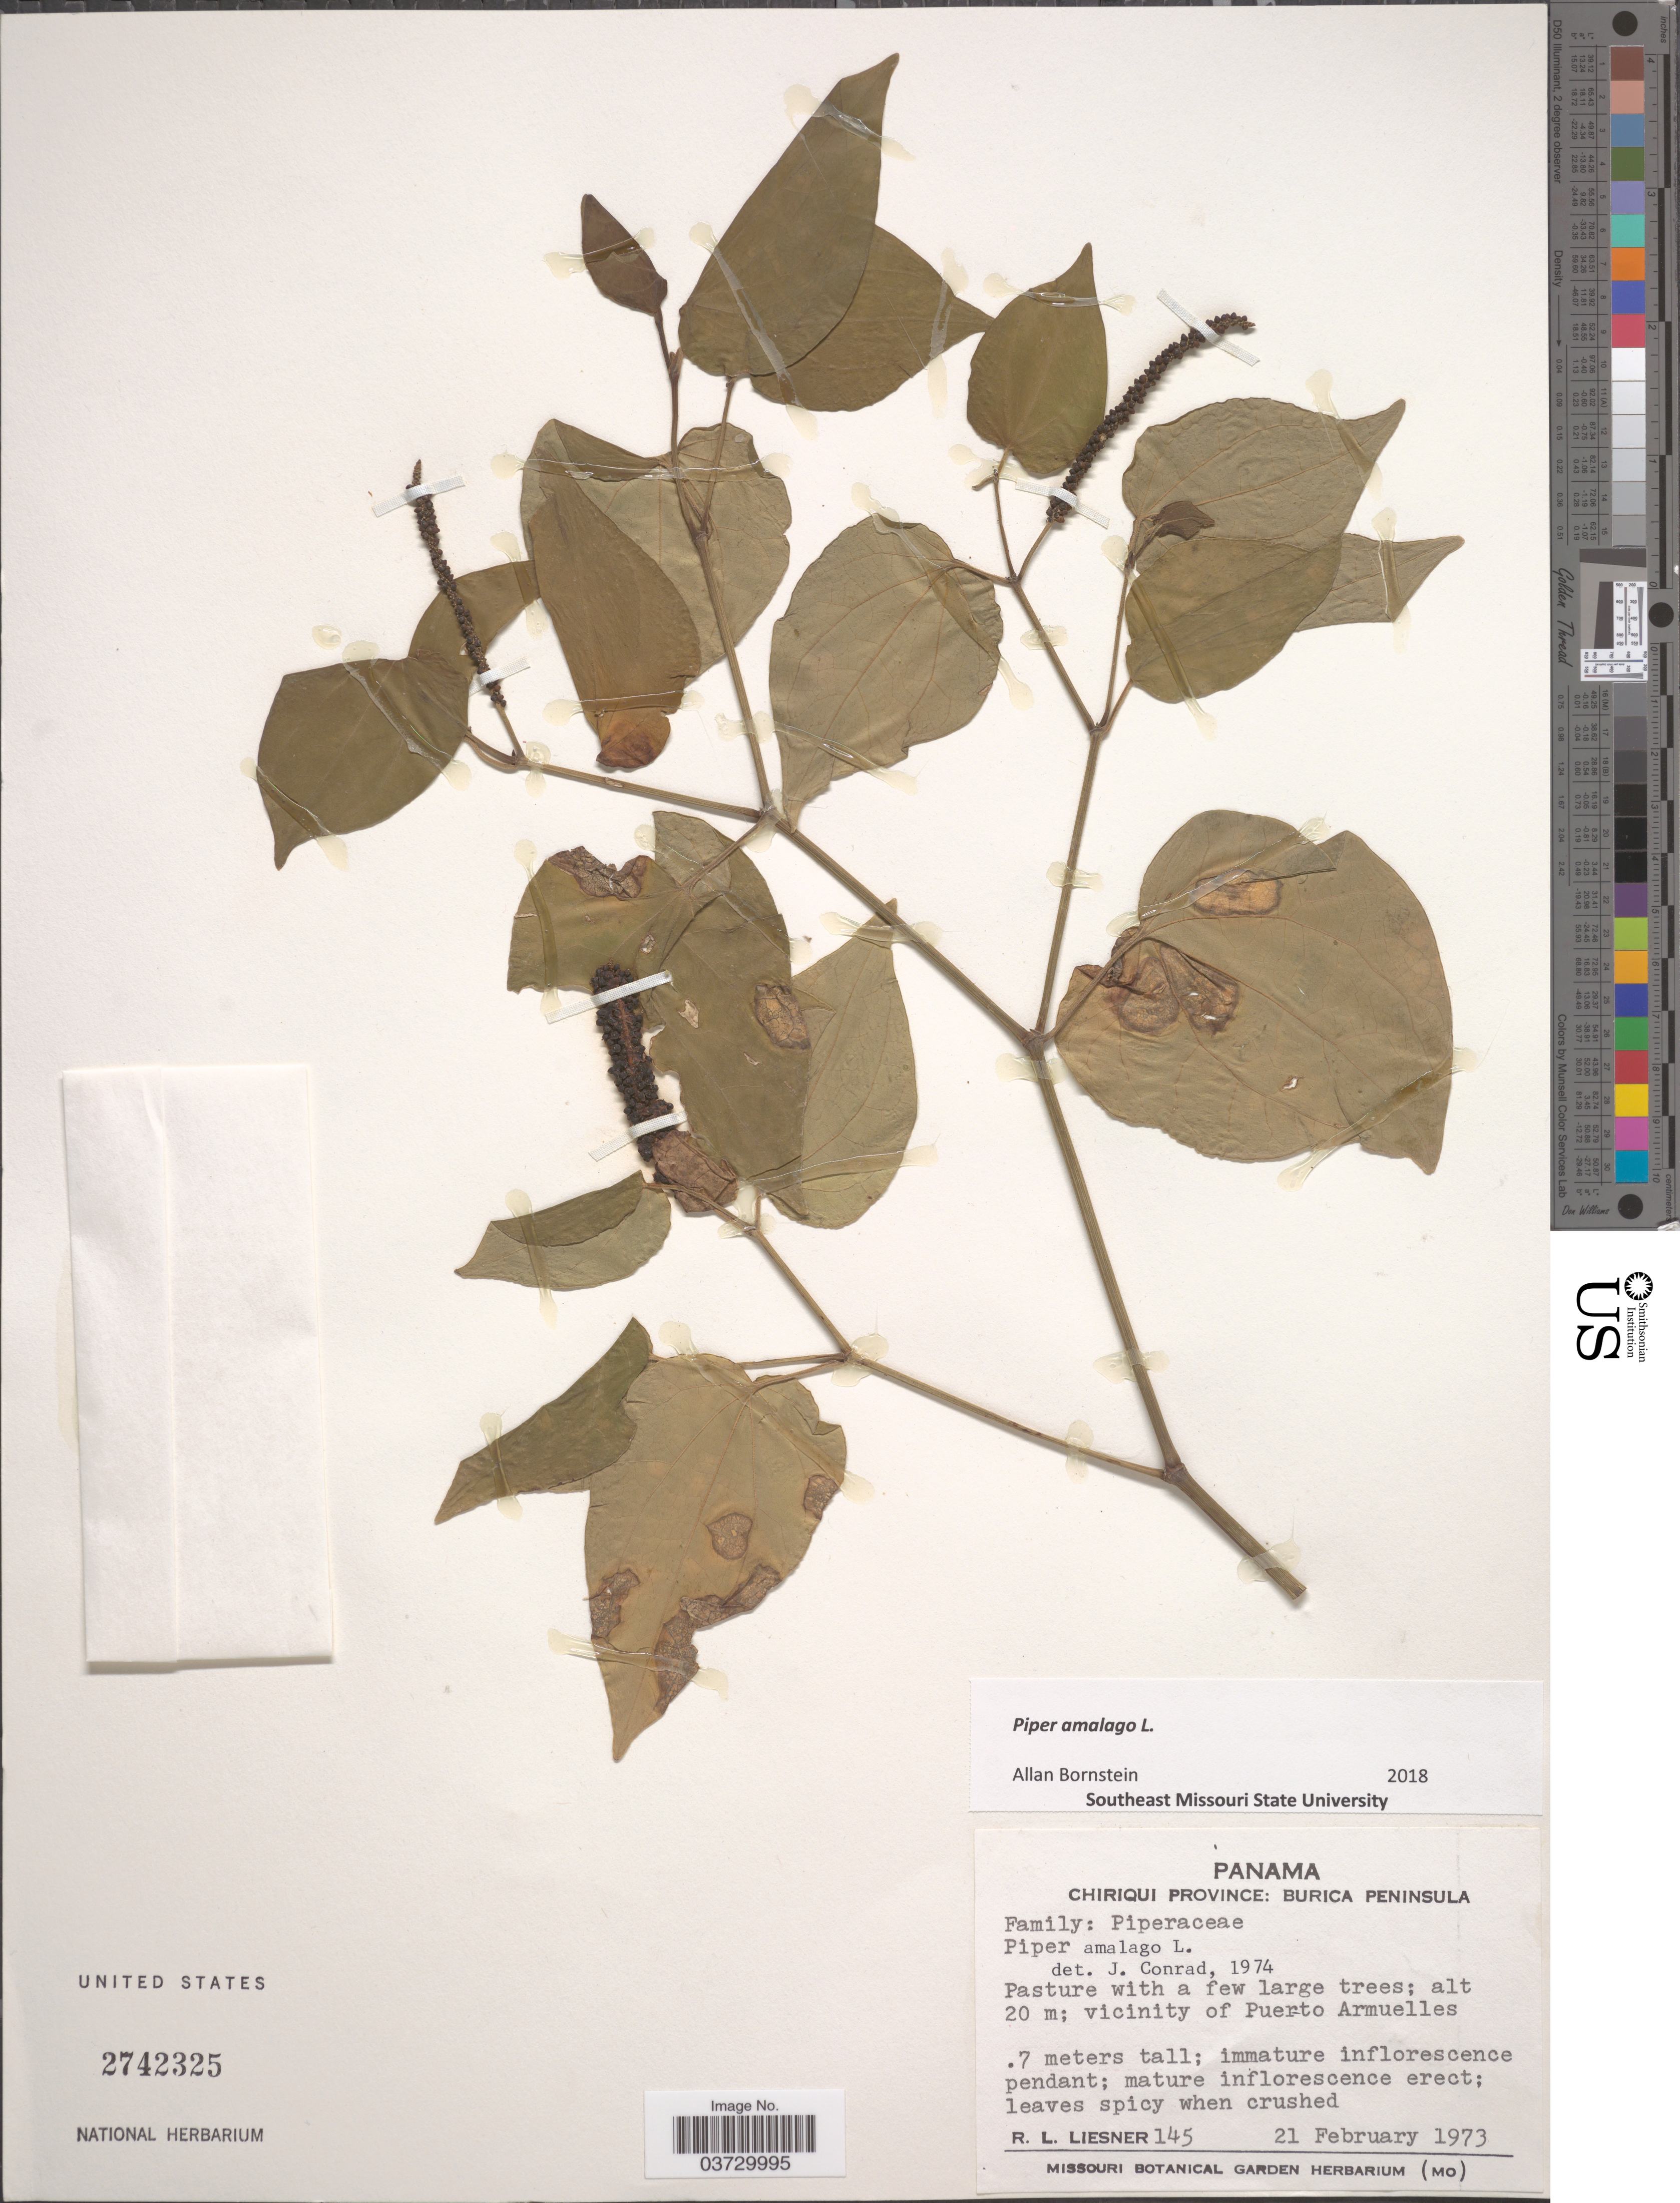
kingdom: Plantae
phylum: Tracheophyta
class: Magnoliopsida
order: Piperales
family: Piperaceae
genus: Piper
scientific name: Piper amalago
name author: L.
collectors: R. L. Liesner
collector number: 145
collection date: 1973-02-21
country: Panama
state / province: Chiriqui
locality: Burica Peninsula. Vicinity of Puerto Armuelles.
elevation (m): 20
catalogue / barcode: US 2742325